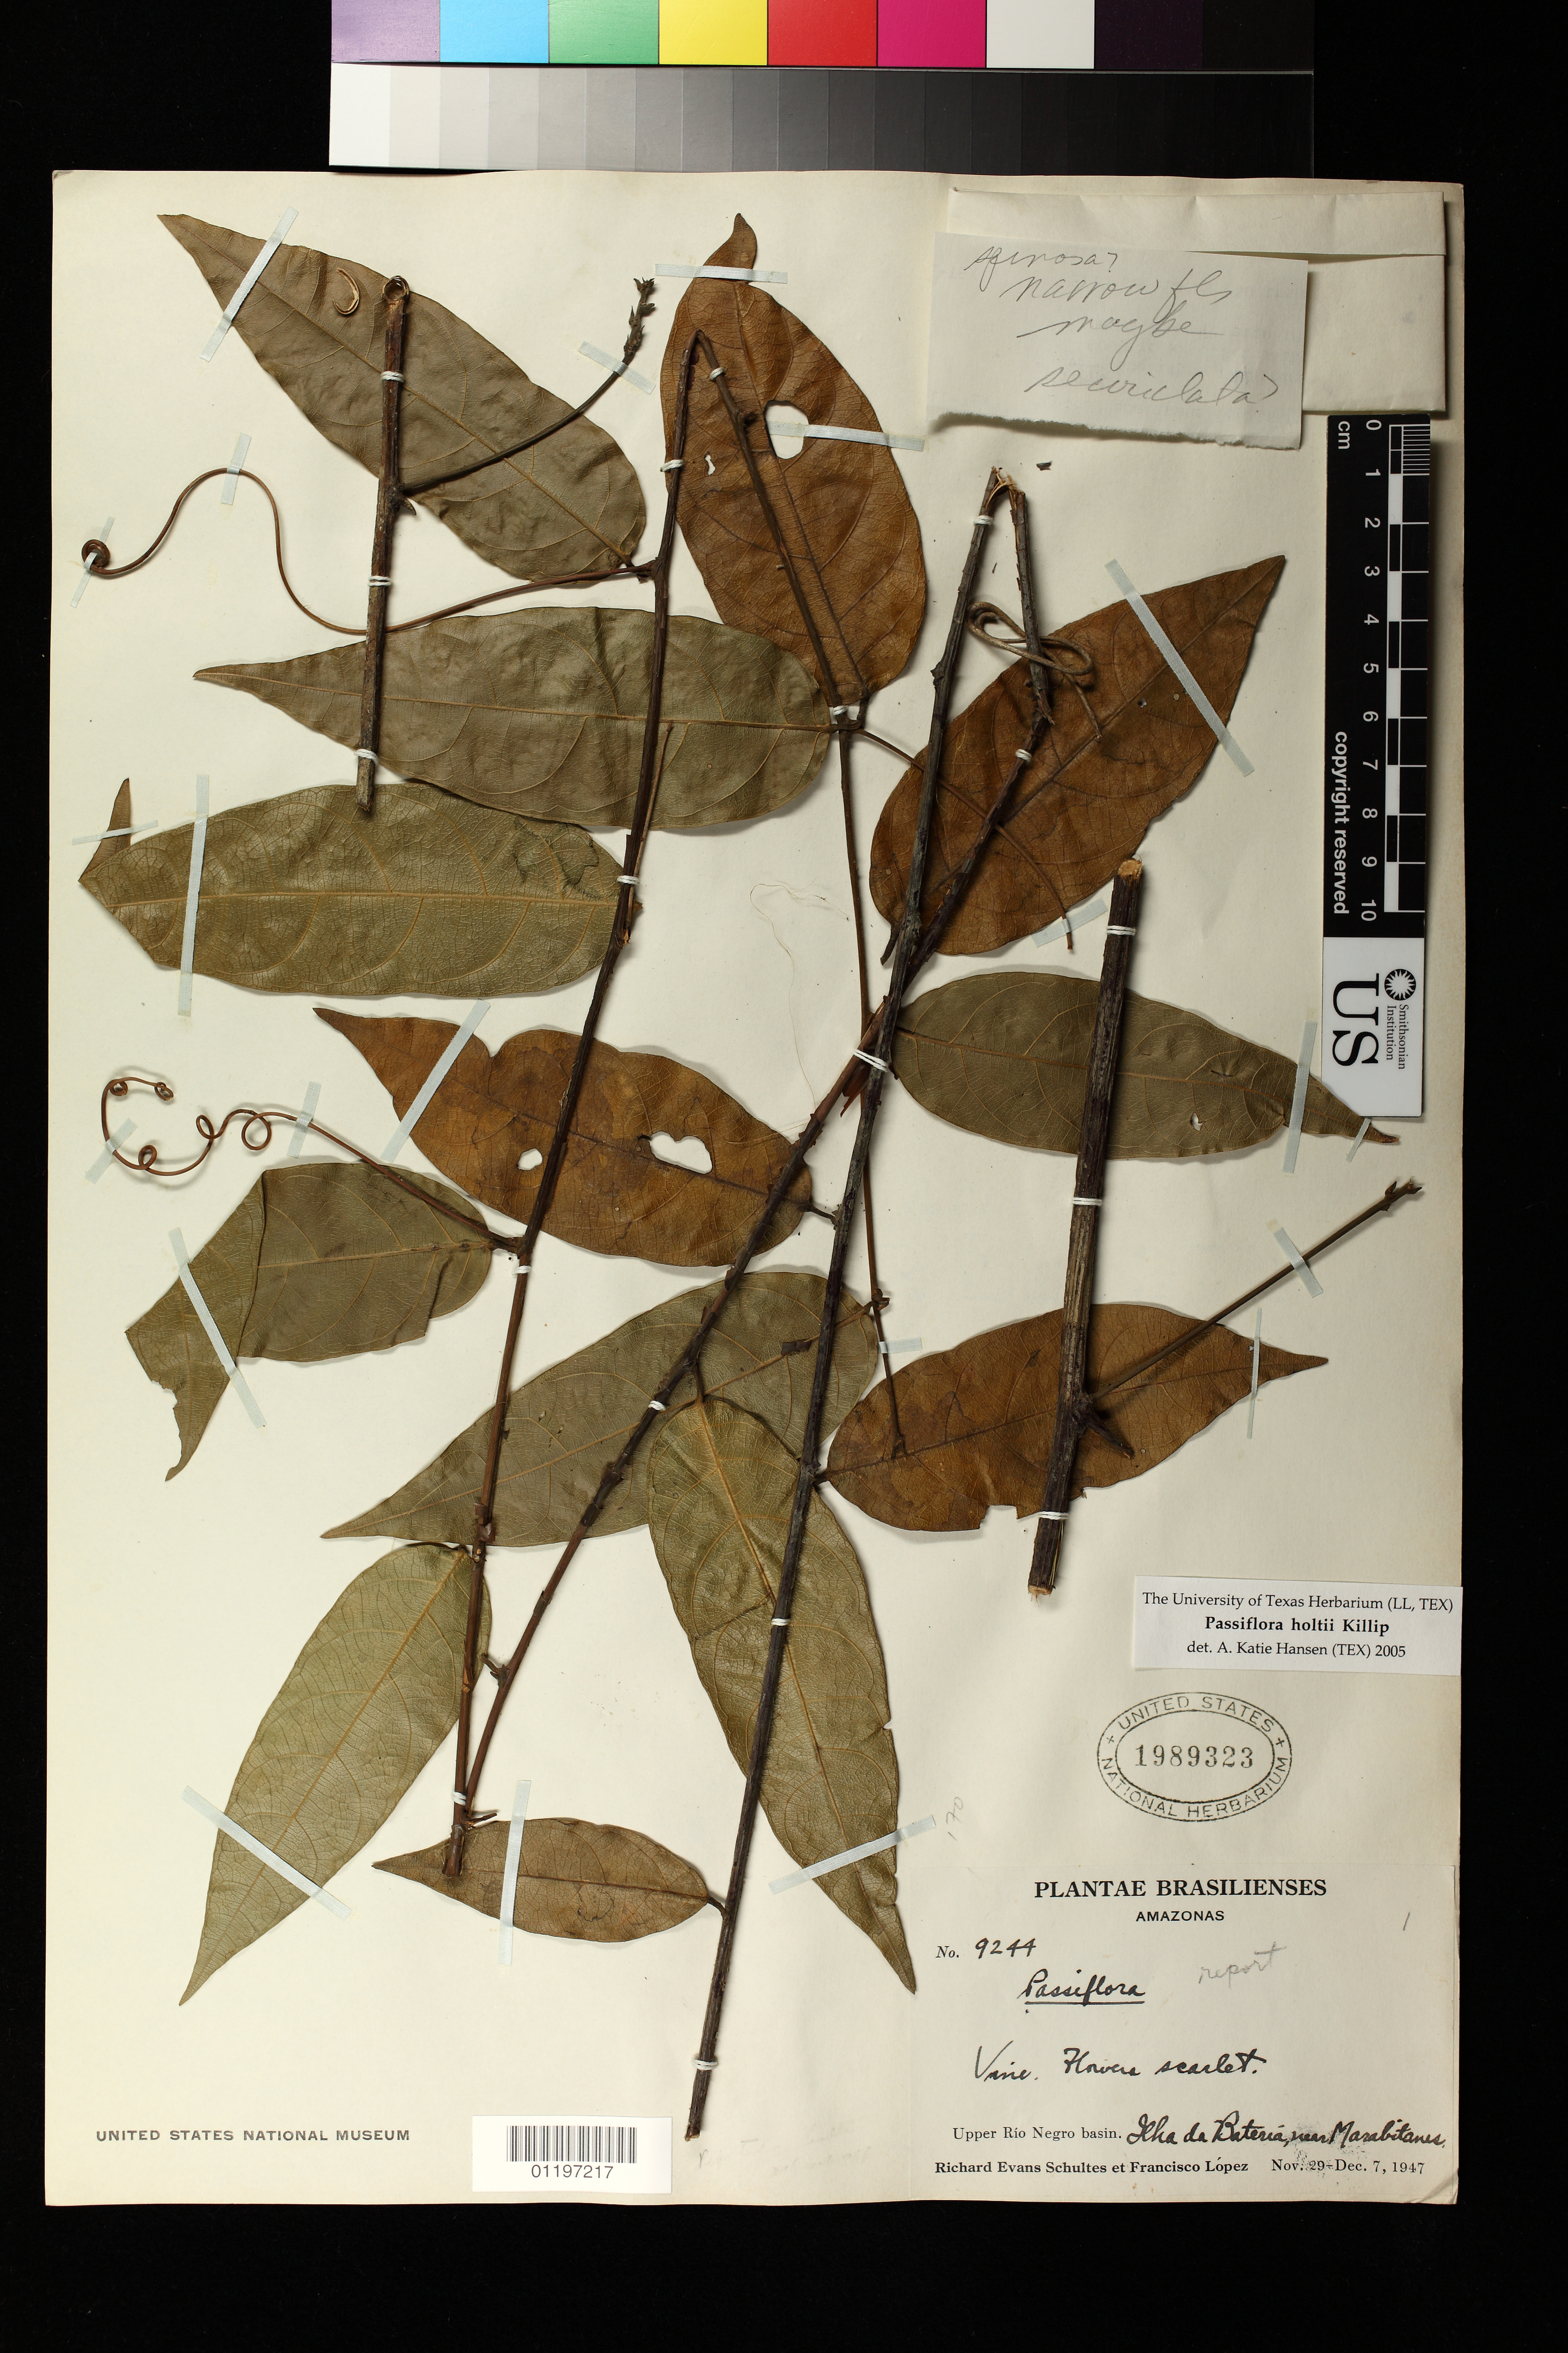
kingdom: Plantae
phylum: Tracheophyta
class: Magnoliopsida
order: Malpighiales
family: Passifloraceae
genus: Passiflora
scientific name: Passiflora holtii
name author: Killip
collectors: R. E. Schultes & F. Lopéz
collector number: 9244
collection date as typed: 29 Nov 1947 to 07 Dec 1947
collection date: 1947-11-29/1947-12-07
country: Brazil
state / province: Amazonas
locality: Amazonas: Upper Rio Negro basin. Ilha de Bateria, near Marabitanes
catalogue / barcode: US 1989323